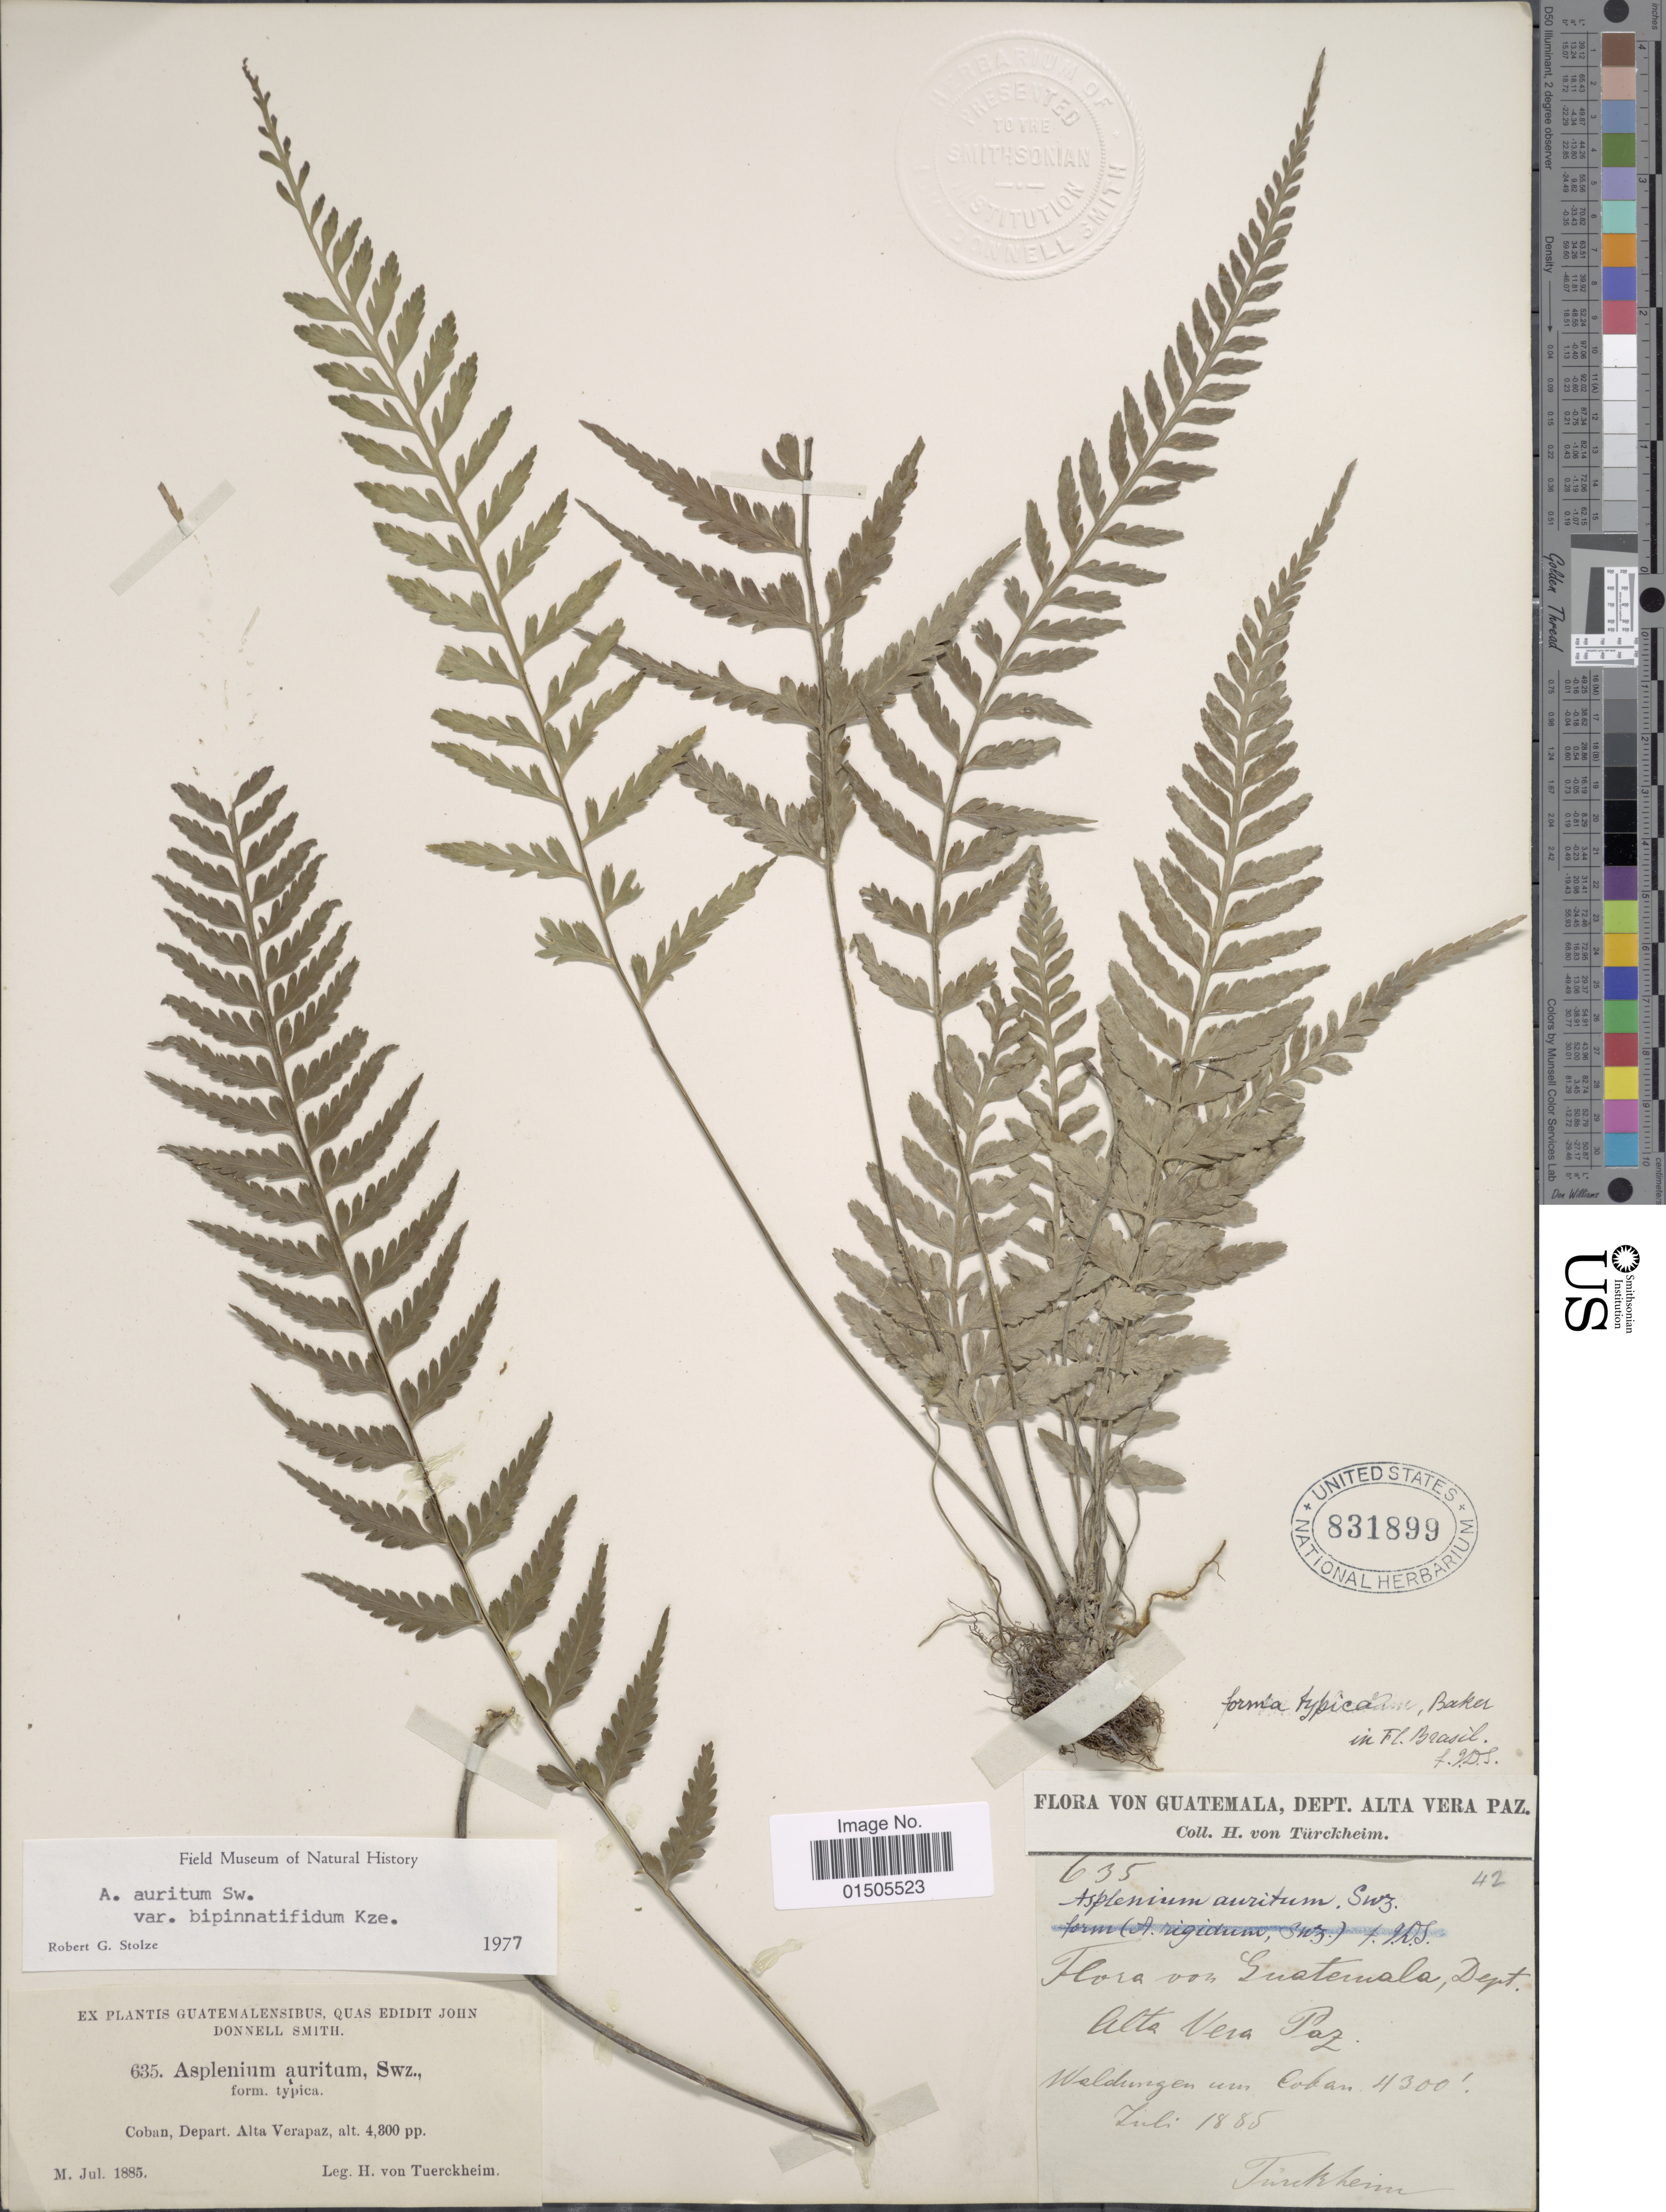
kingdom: Plantae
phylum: Tracheophyta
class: Polypodiopsida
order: Polypodiales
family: Aspleniaceae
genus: Asplenium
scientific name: Asplenium auritum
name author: Sw.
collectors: H. von Tuerckheim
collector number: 635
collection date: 1885-07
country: Guatemala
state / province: Alta Verapaz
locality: Coban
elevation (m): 1463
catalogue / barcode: US 831899